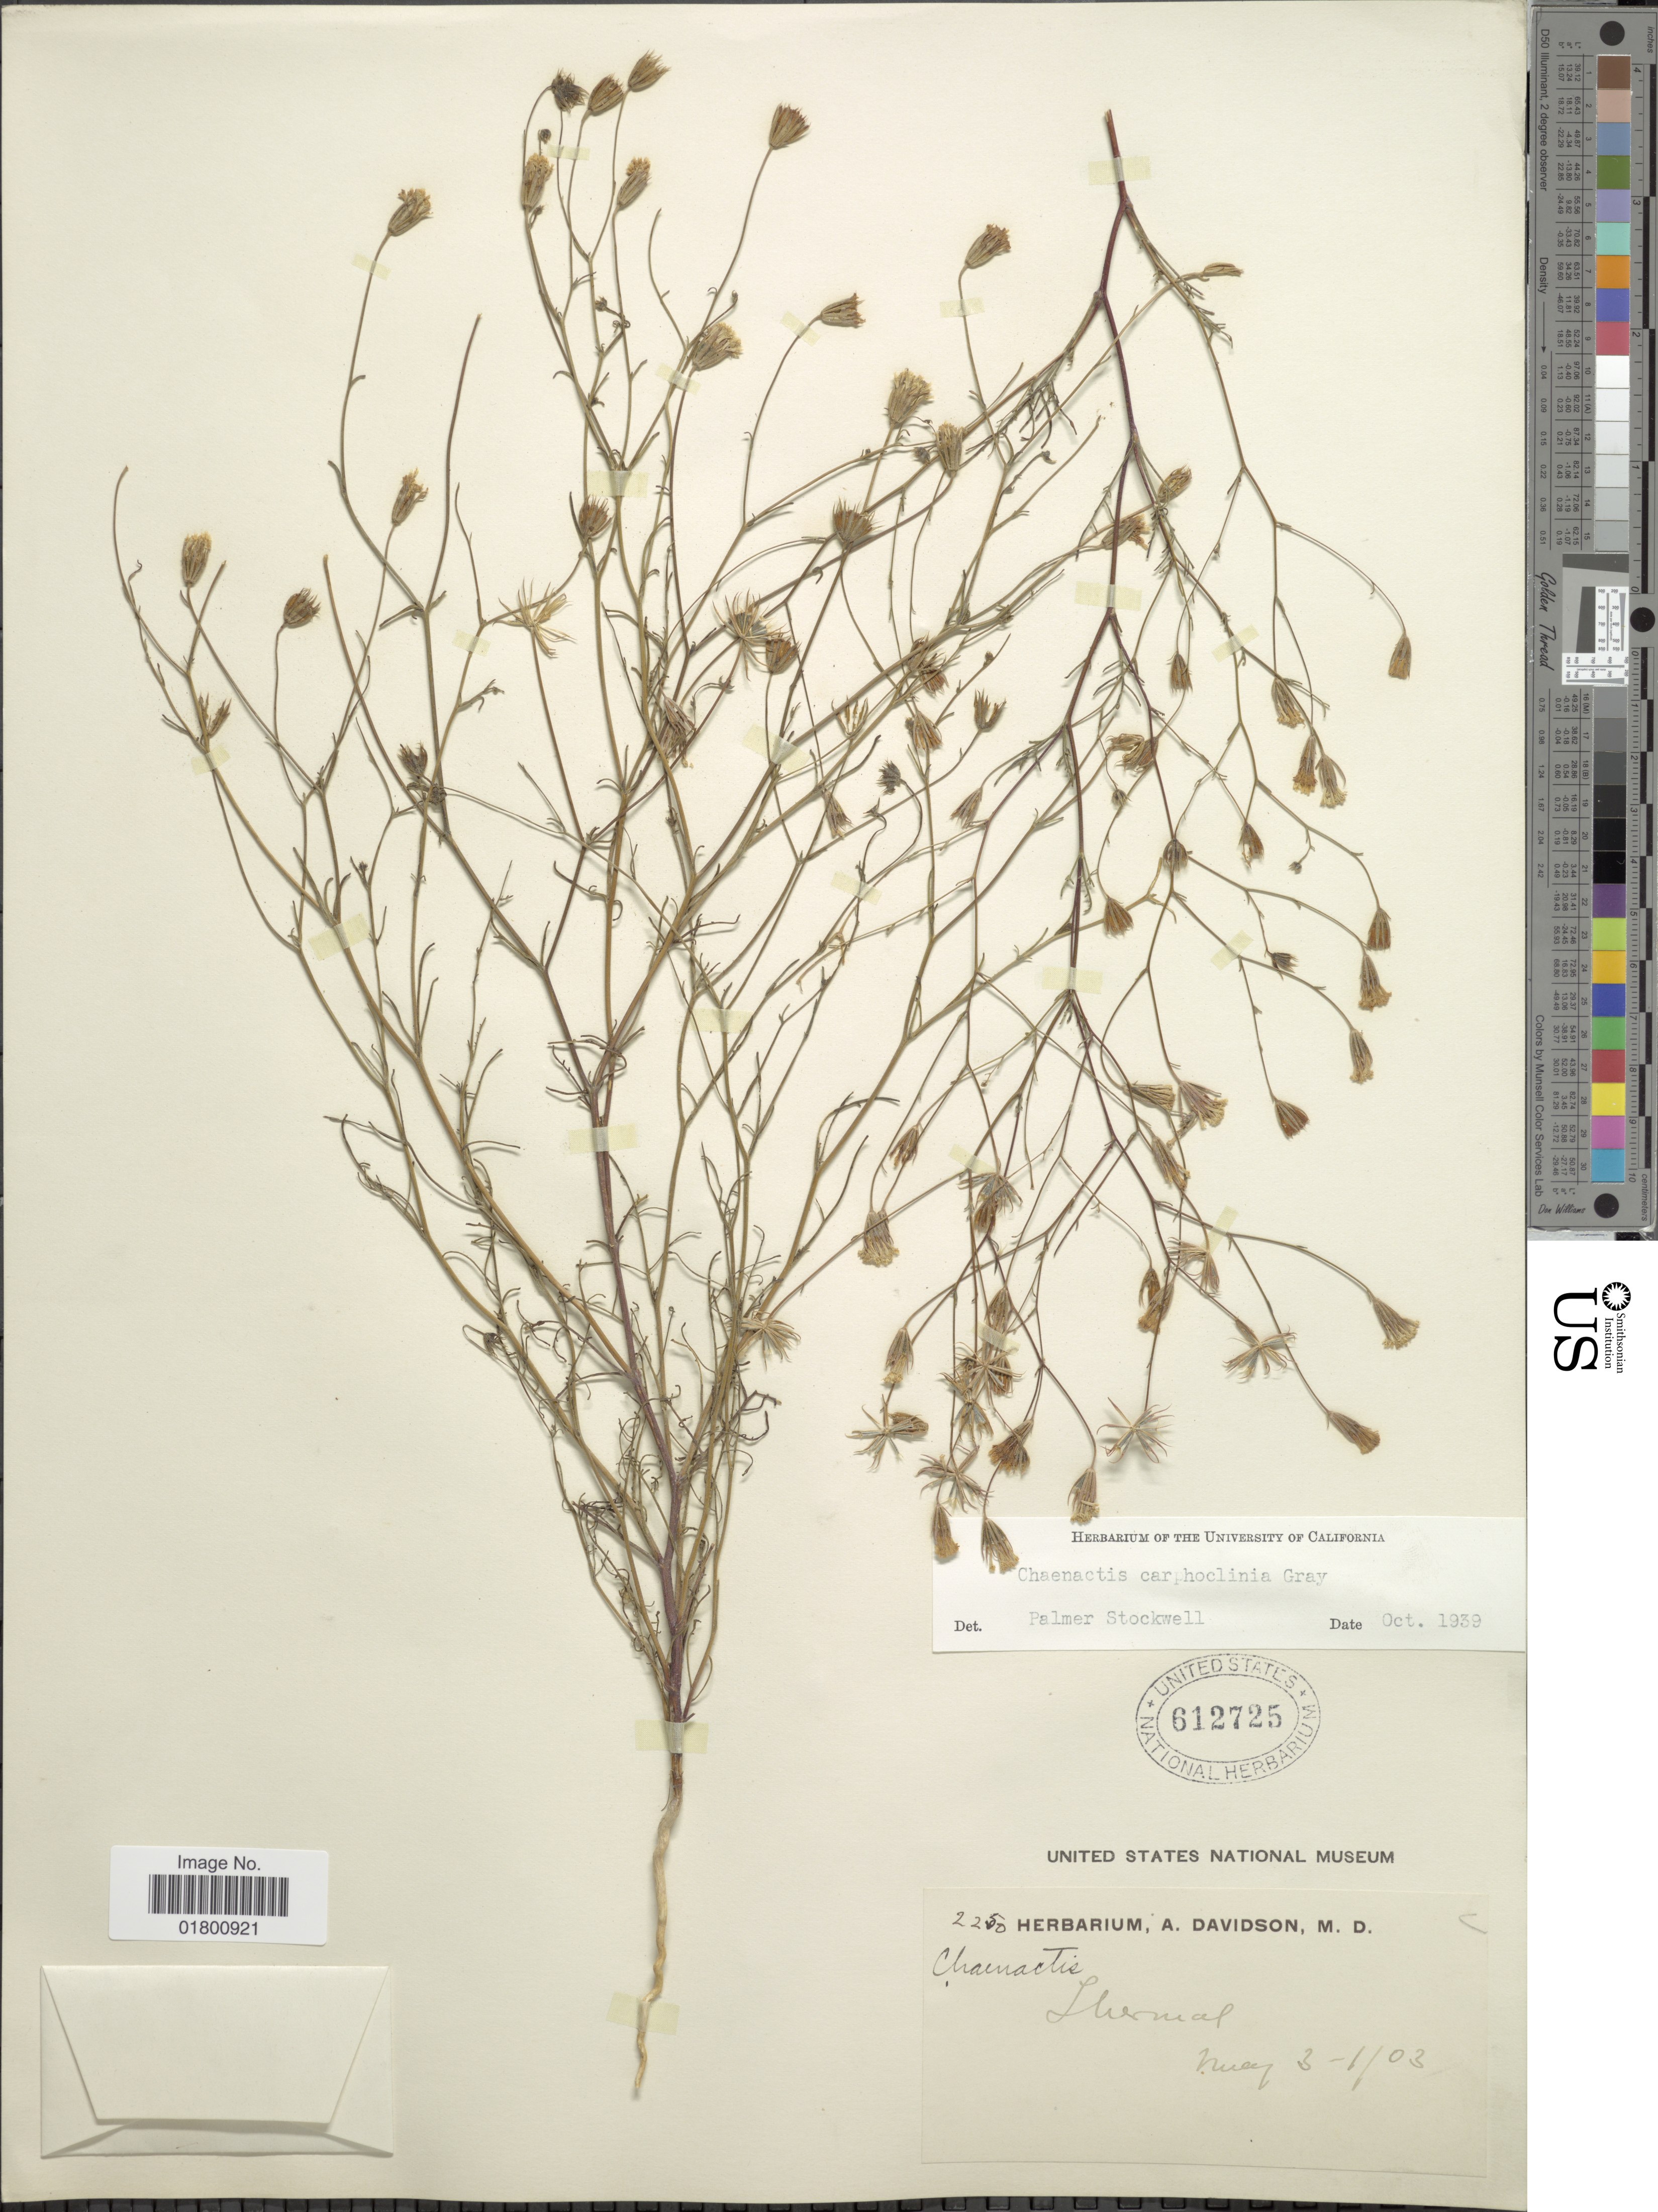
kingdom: Plantae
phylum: Tracheophyta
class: Magnoliopsida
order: Asterales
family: Asteraceae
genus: Chaenactis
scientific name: Chaenactis carphoclinia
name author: A. Gray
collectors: ex herb. A. Davidson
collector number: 2250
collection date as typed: Transcribed d/m/y: 3/5/3 to 1/5/3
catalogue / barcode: US 612725